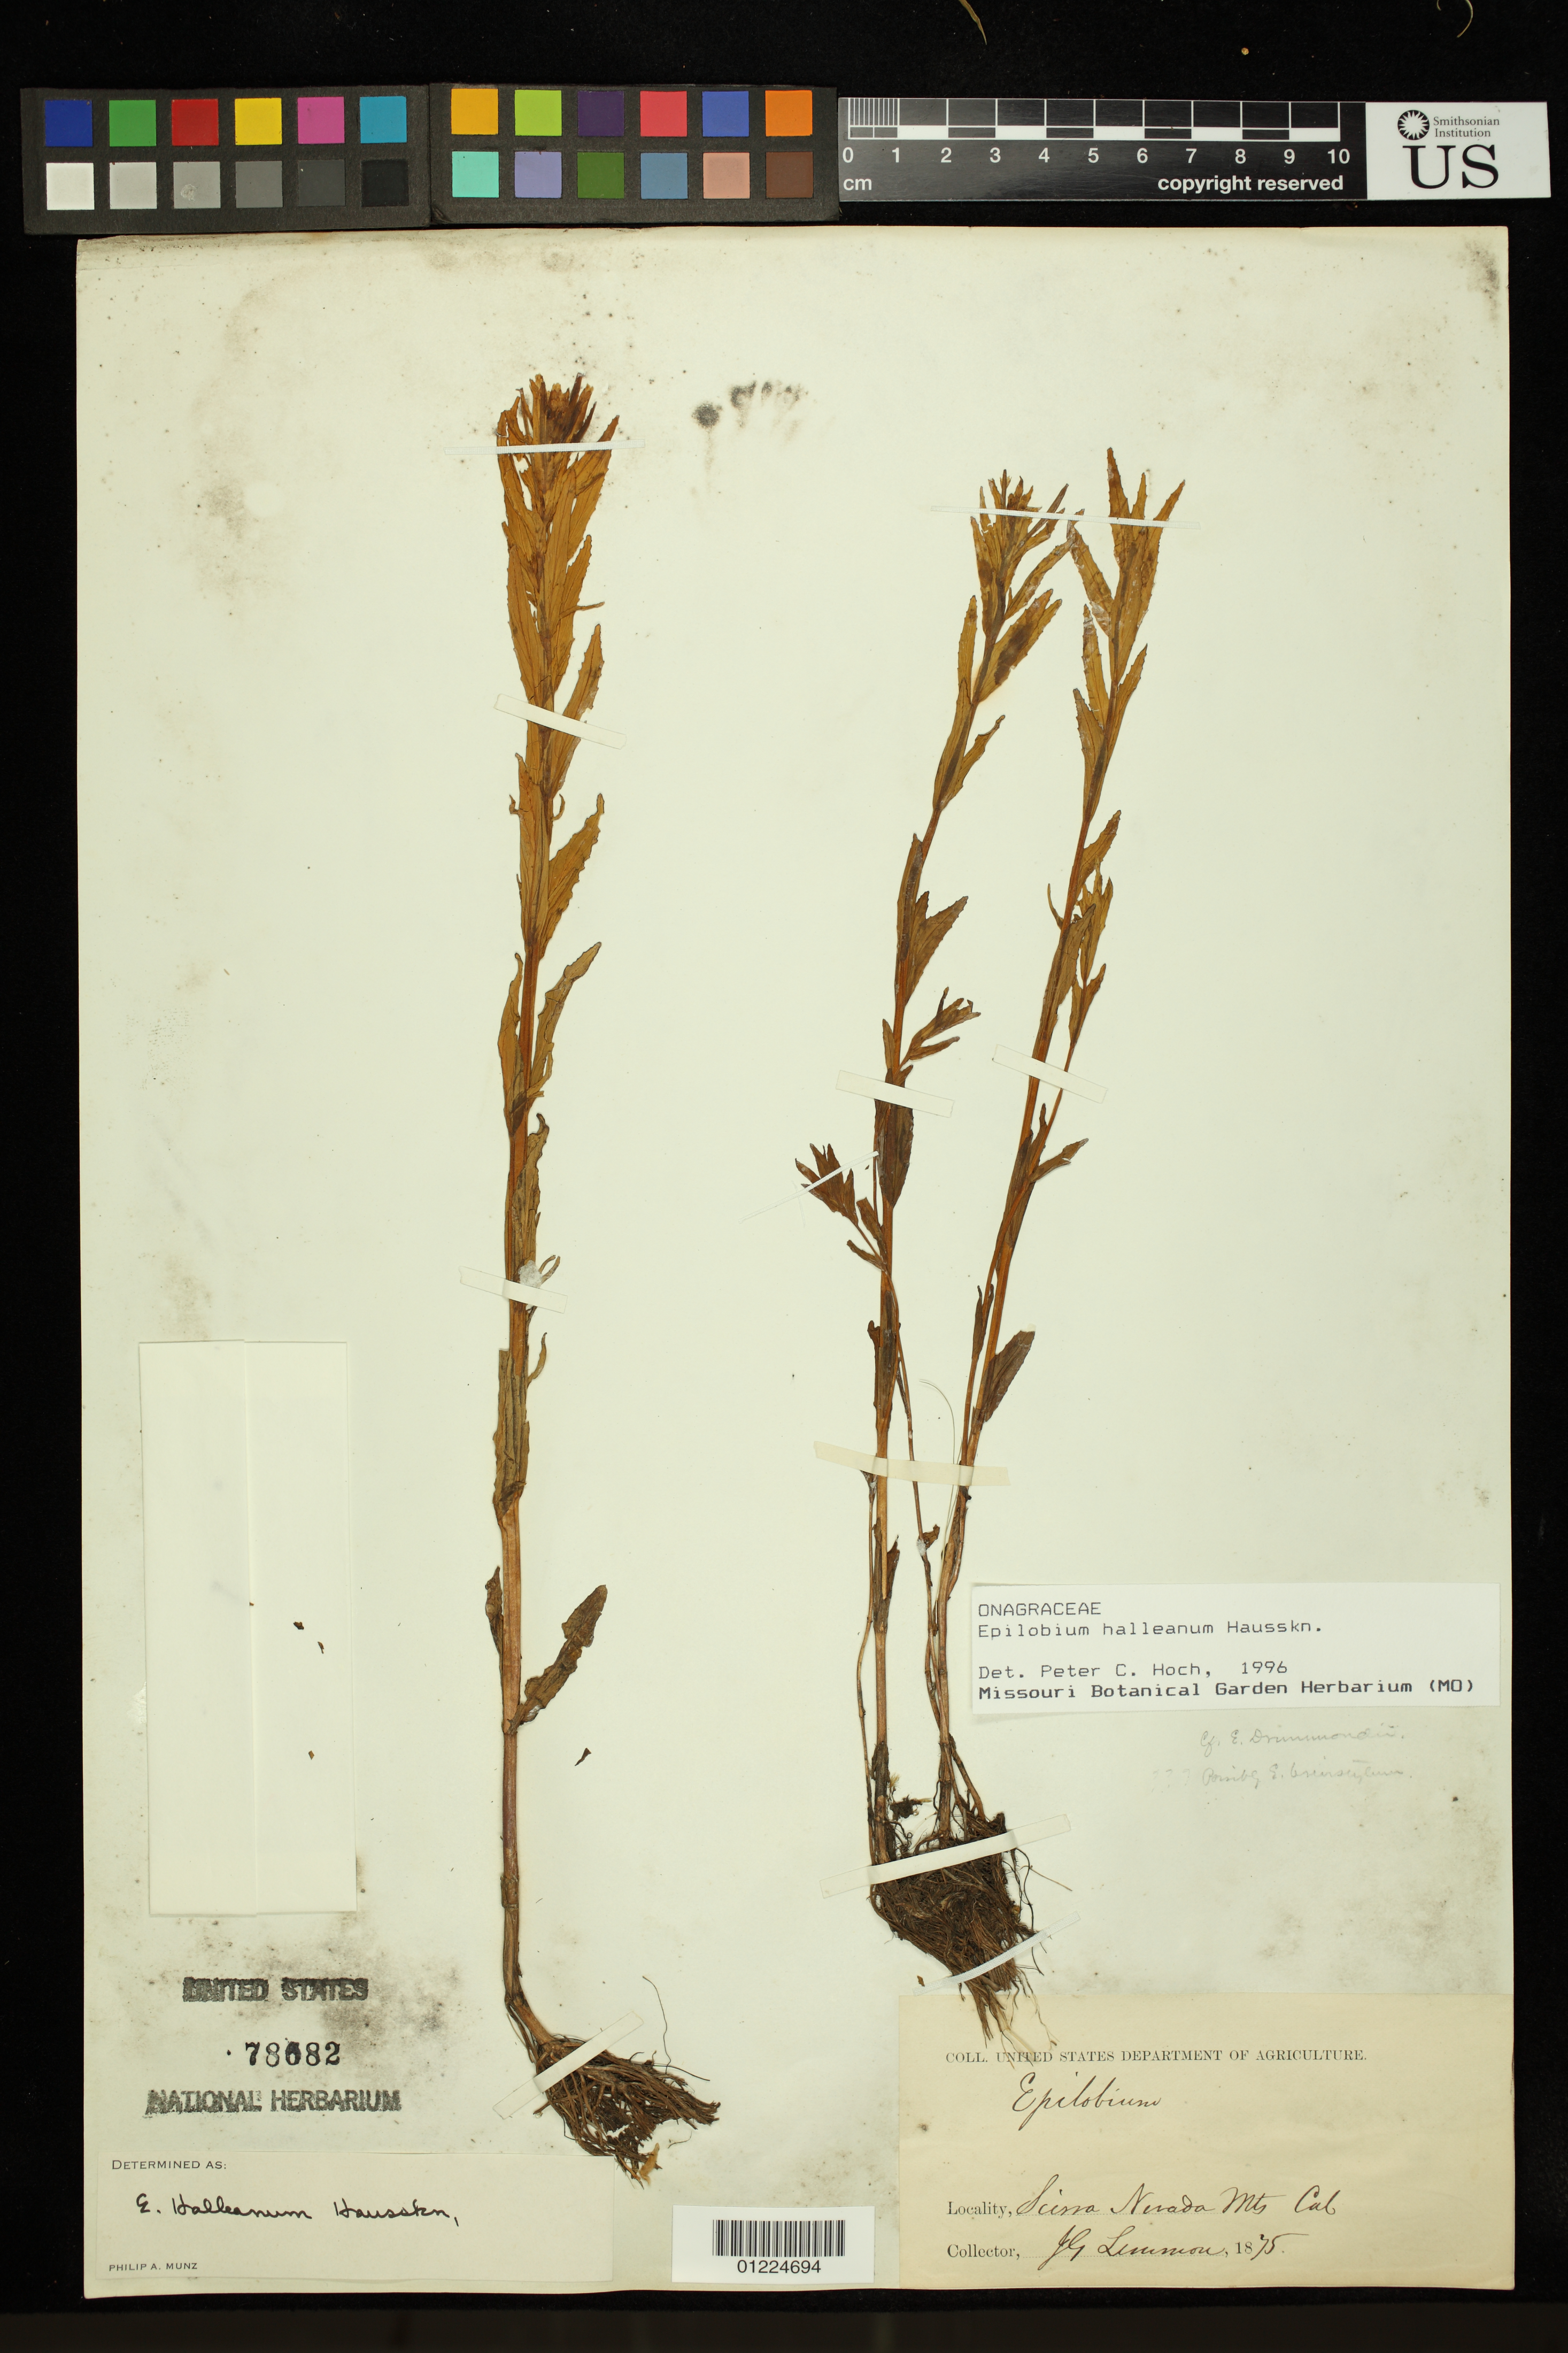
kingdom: Plantae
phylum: Tracheophyta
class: Magnoliopsida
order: Myrtales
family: Onagraceae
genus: Epilobium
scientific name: Epilobium hallianum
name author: Hausskn.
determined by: Hoch, P. C.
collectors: J. G. Lemmon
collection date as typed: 1875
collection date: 1875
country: United States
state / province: California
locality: Sierra Nevada Mtns.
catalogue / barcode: US 78082